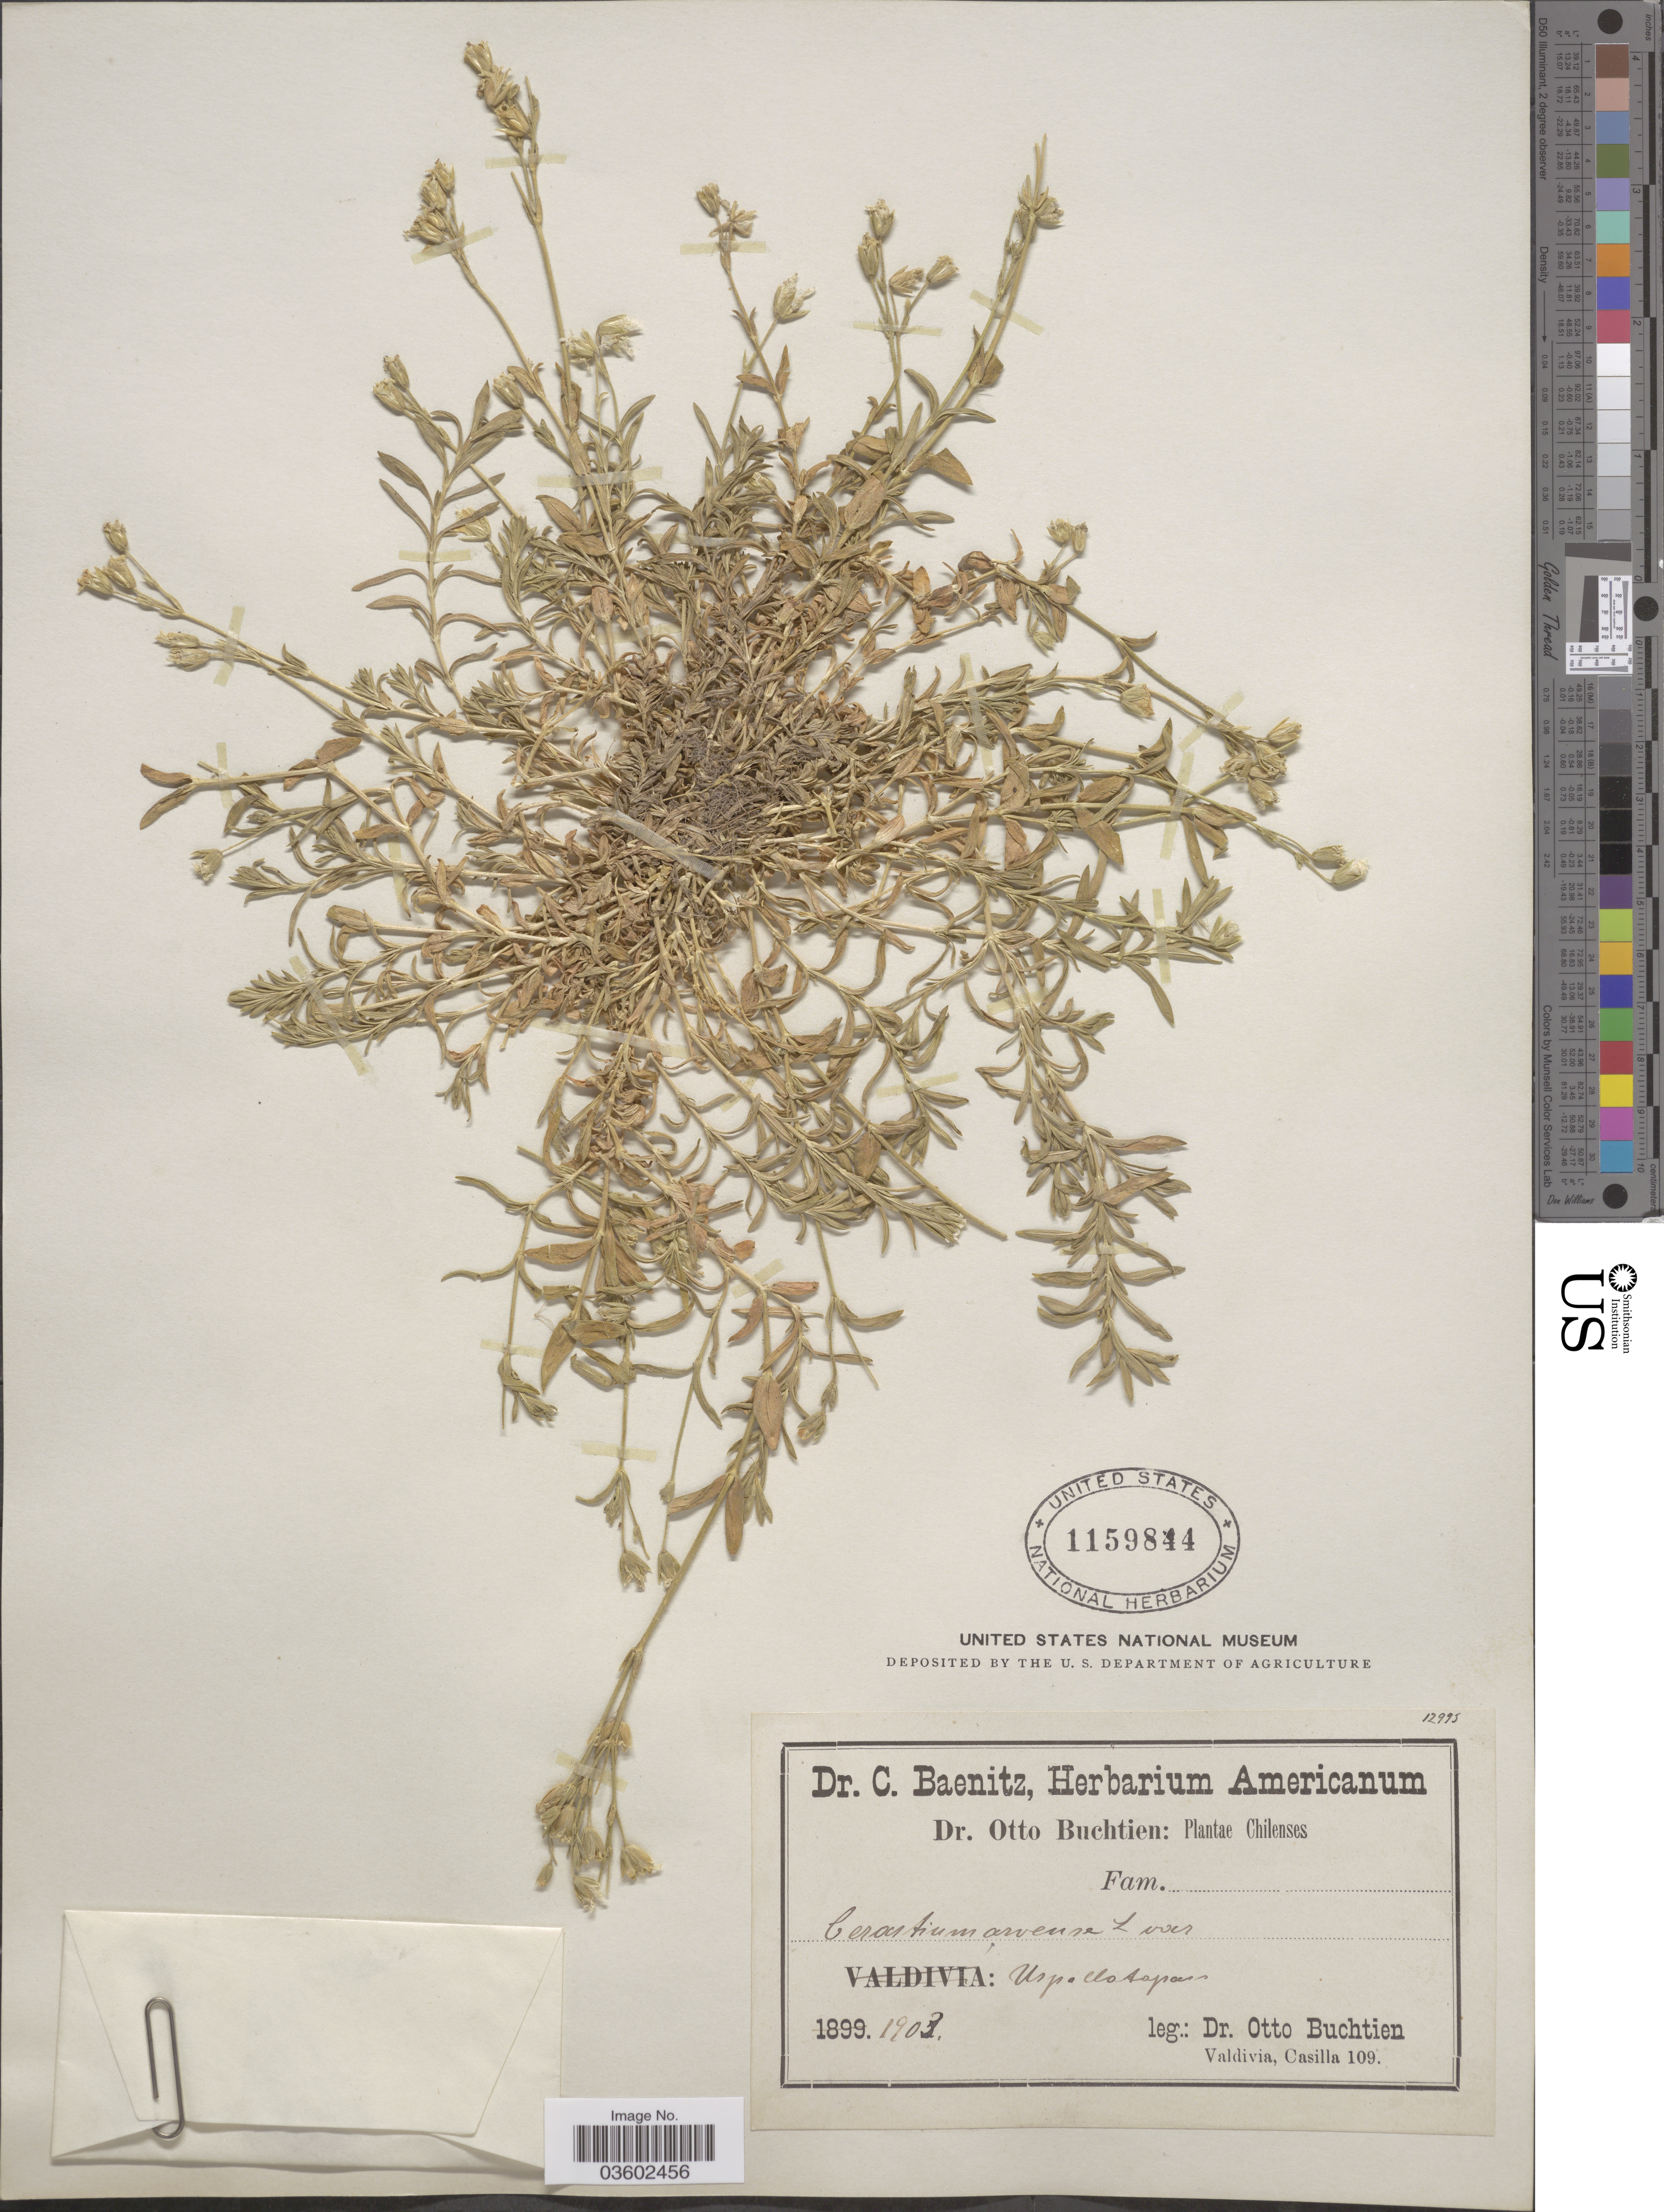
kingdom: Plantae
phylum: Tracheophyta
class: Magnoliopsida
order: Caryophyllales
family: Caryophyllaceae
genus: Cerastium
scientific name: Cerastium arvense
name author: L.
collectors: O. Buchtien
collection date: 1903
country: Chile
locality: Uspallotapass.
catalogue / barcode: US 1159844